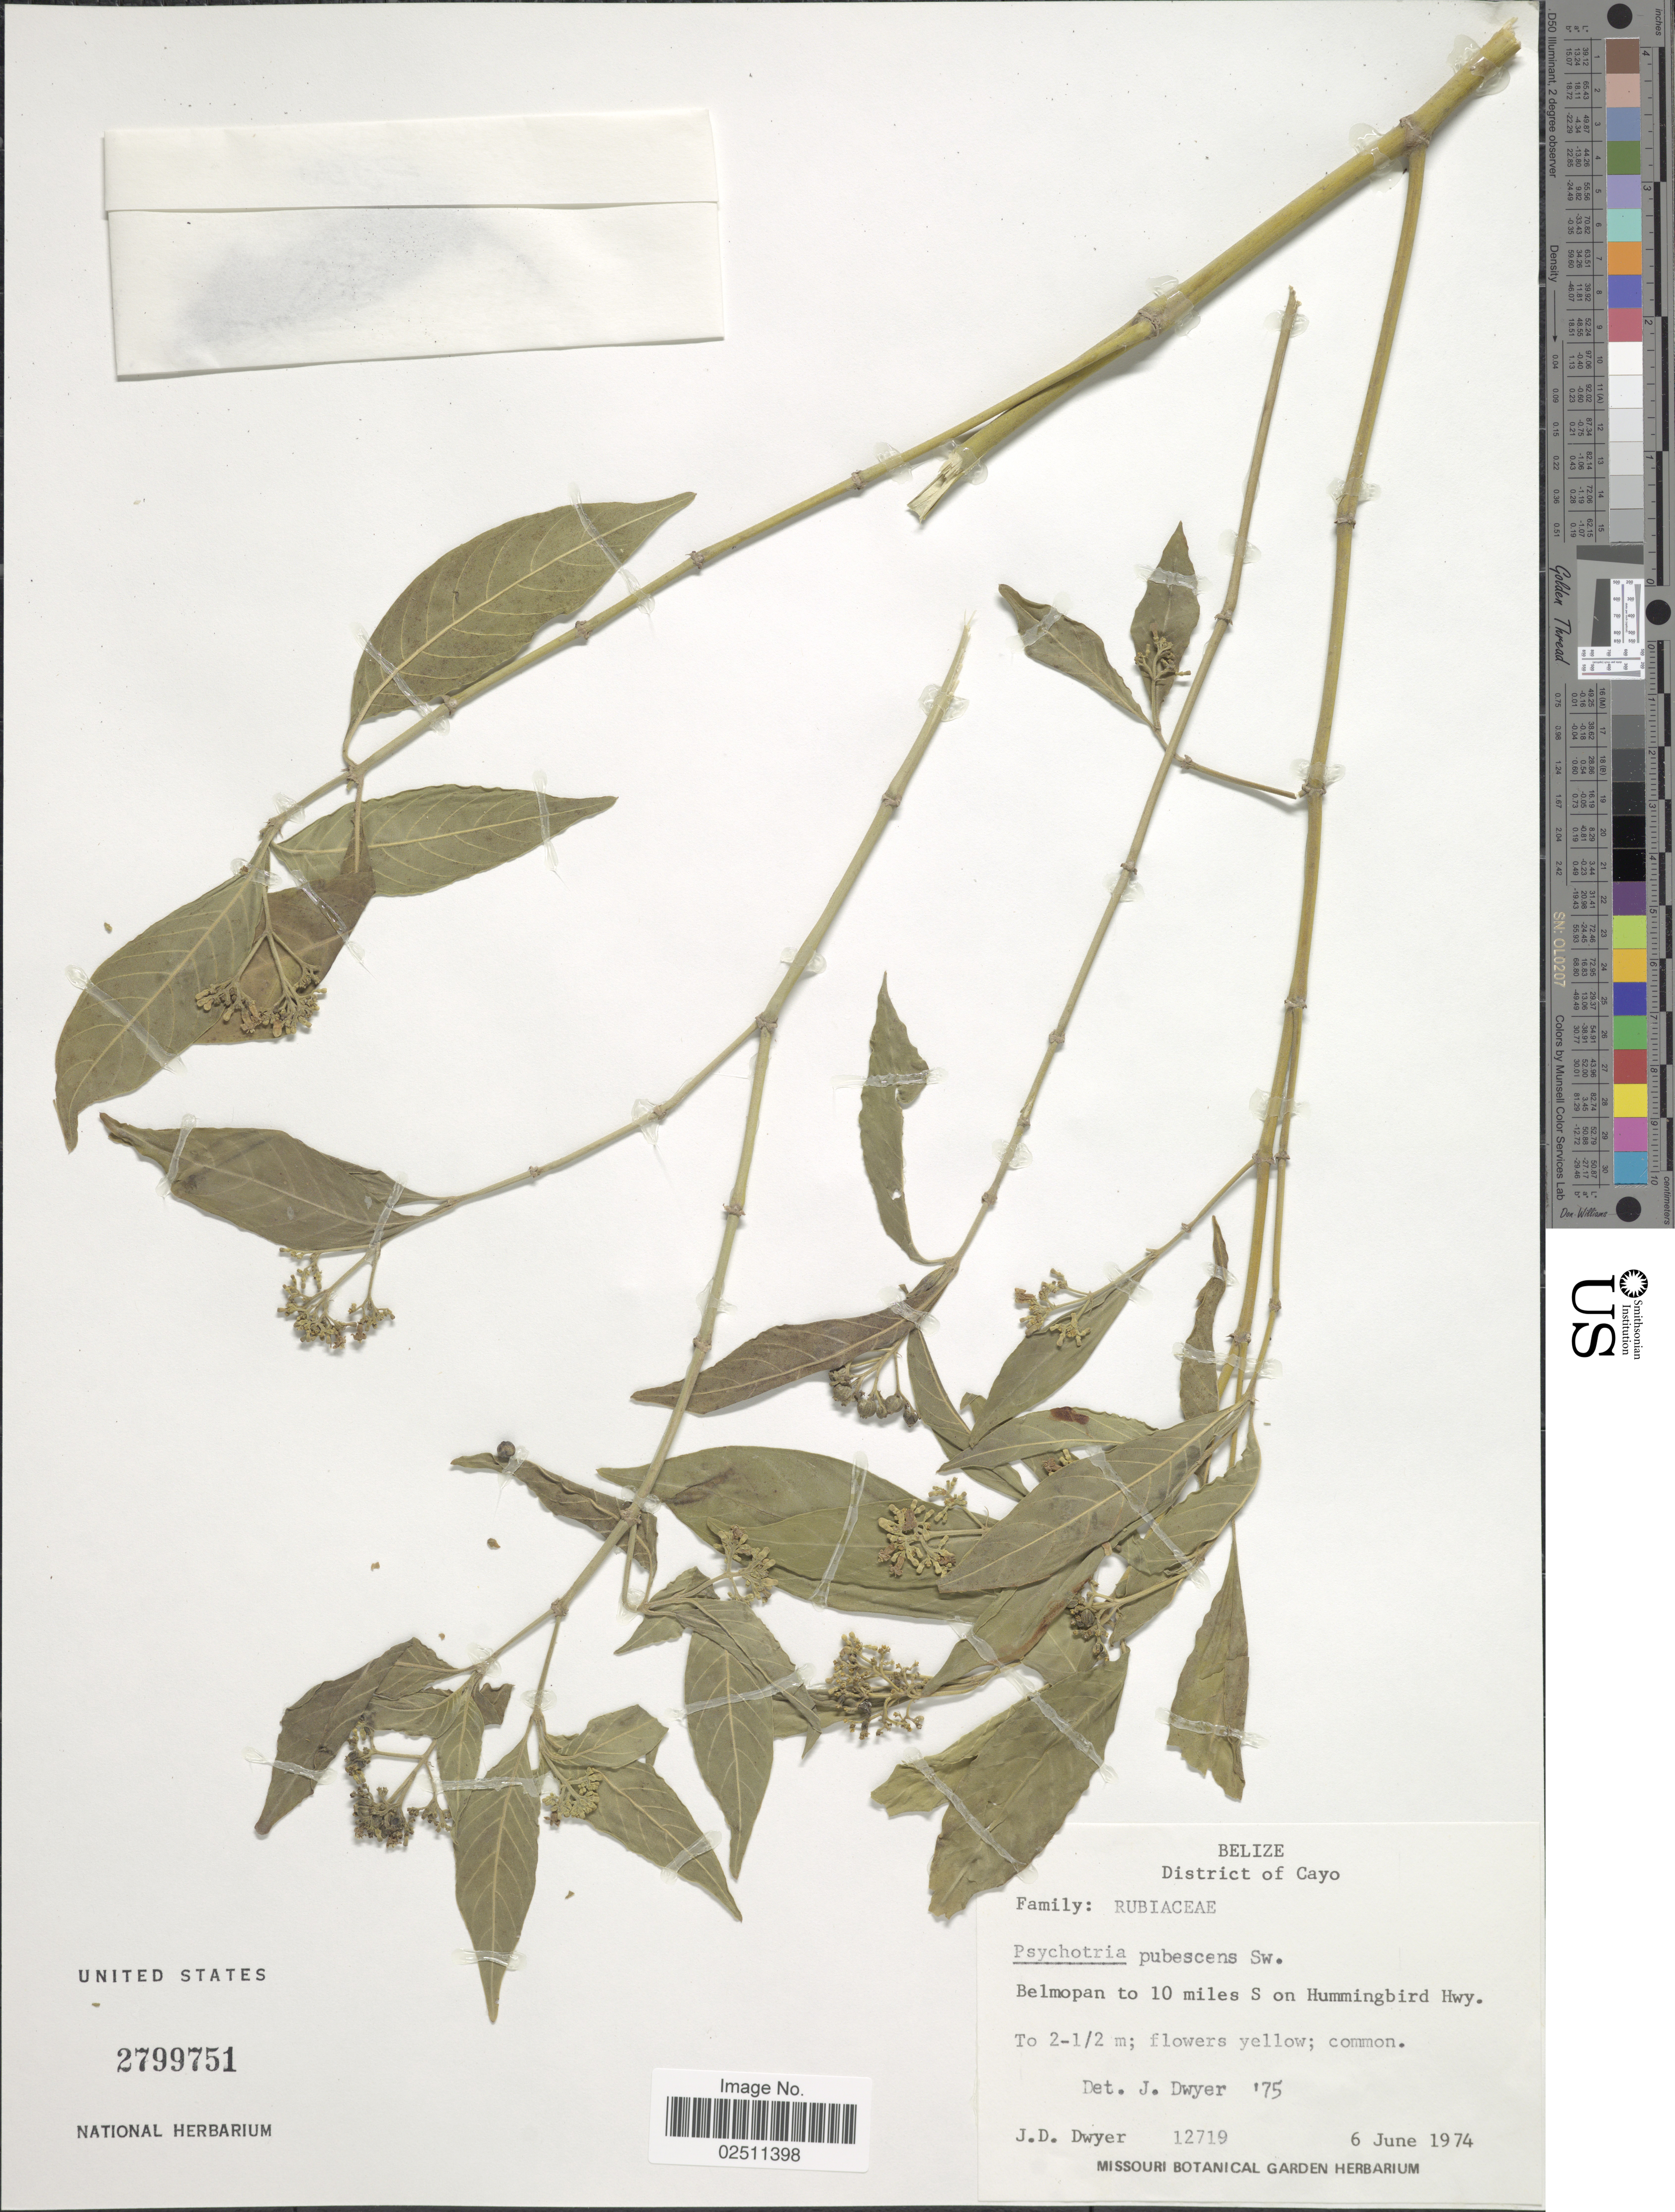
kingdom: Plantae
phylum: Tracheophyta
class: Magnoliopsida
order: Gentianales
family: Rubiaceae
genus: Psychotria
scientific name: Psychotria pubescens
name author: Sw.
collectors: J. D. Dwyer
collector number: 12719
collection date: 1974-06-06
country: Belize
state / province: Cayo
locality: District of Cayo. Belmopan to 10 miles S on Hummingbird Hwy.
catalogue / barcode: US 2799751